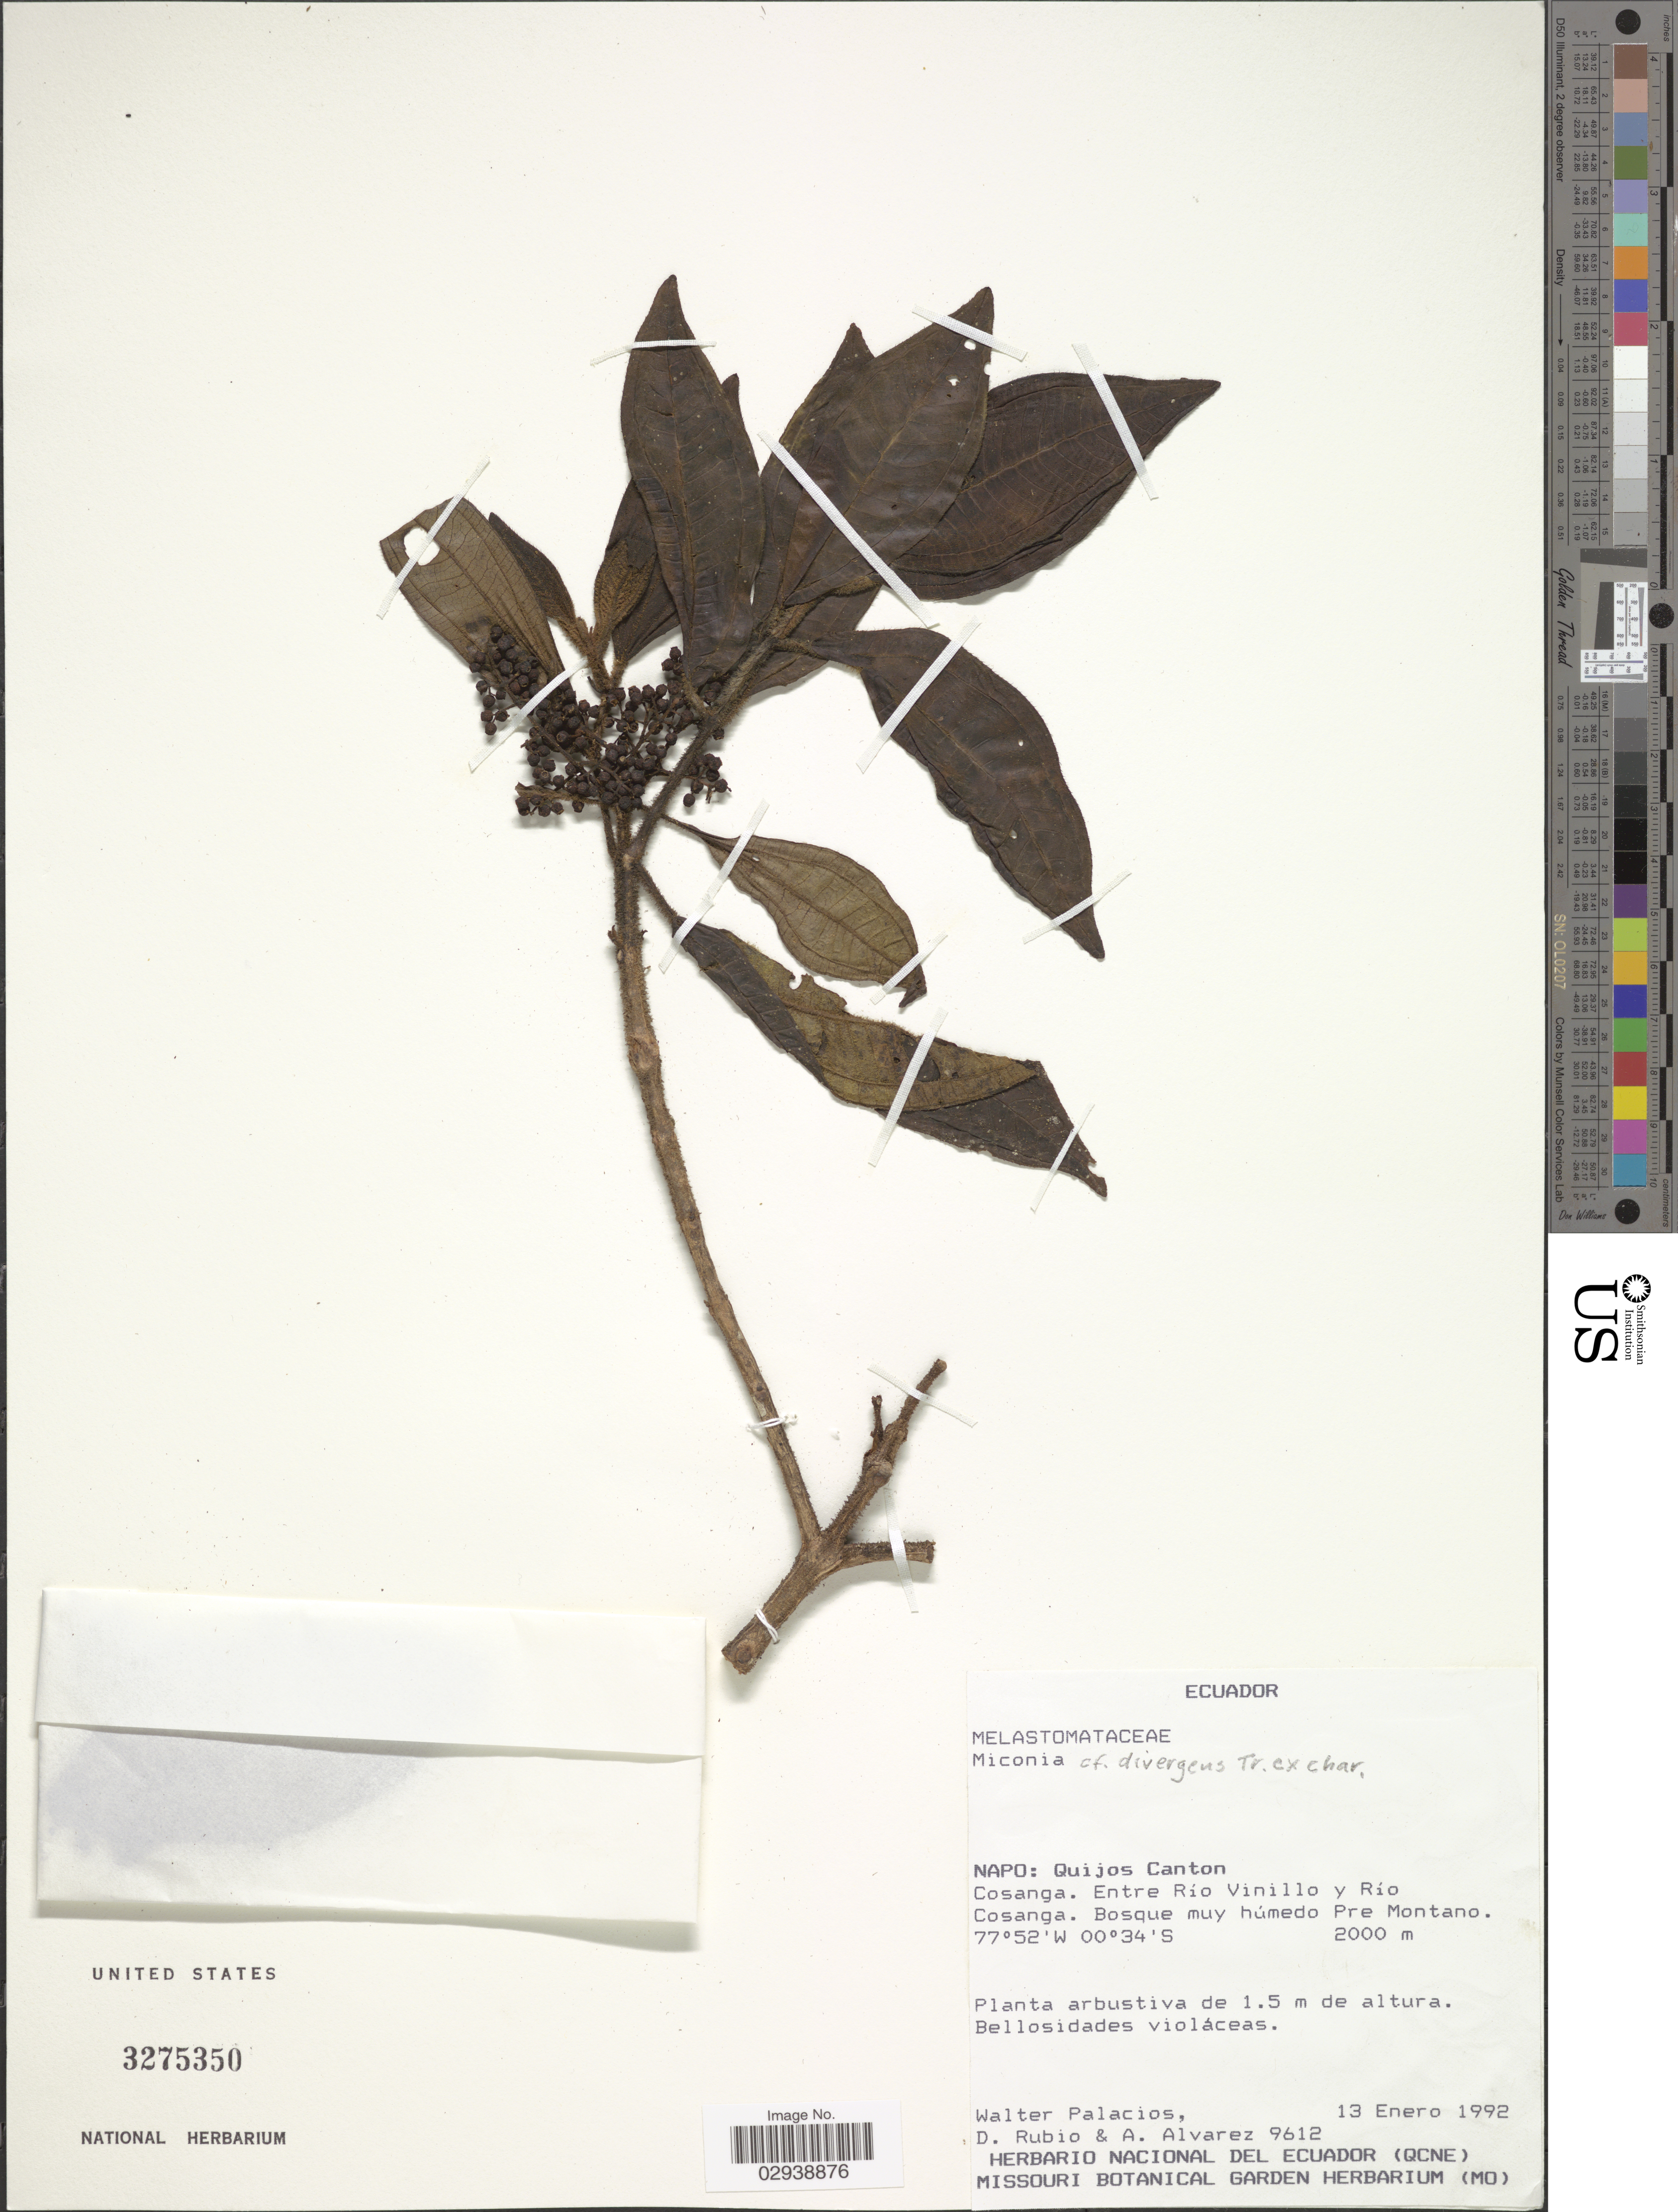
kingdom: Plantae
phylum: Tracheophyta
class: Magnoliopsida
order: Myrtales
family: Melastomataceae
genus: Miconia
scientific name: Miconia divergens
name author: Triana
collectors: W. Palacios, D. Rubio & A. Alvarez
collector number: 9612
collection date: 1992-01-13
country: Ecuador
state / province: Napo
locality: Quijos Canton, Cosanga, Entre Rio Vinillo y Rio Cosanga.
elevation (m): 2000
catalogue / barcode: US 3275350